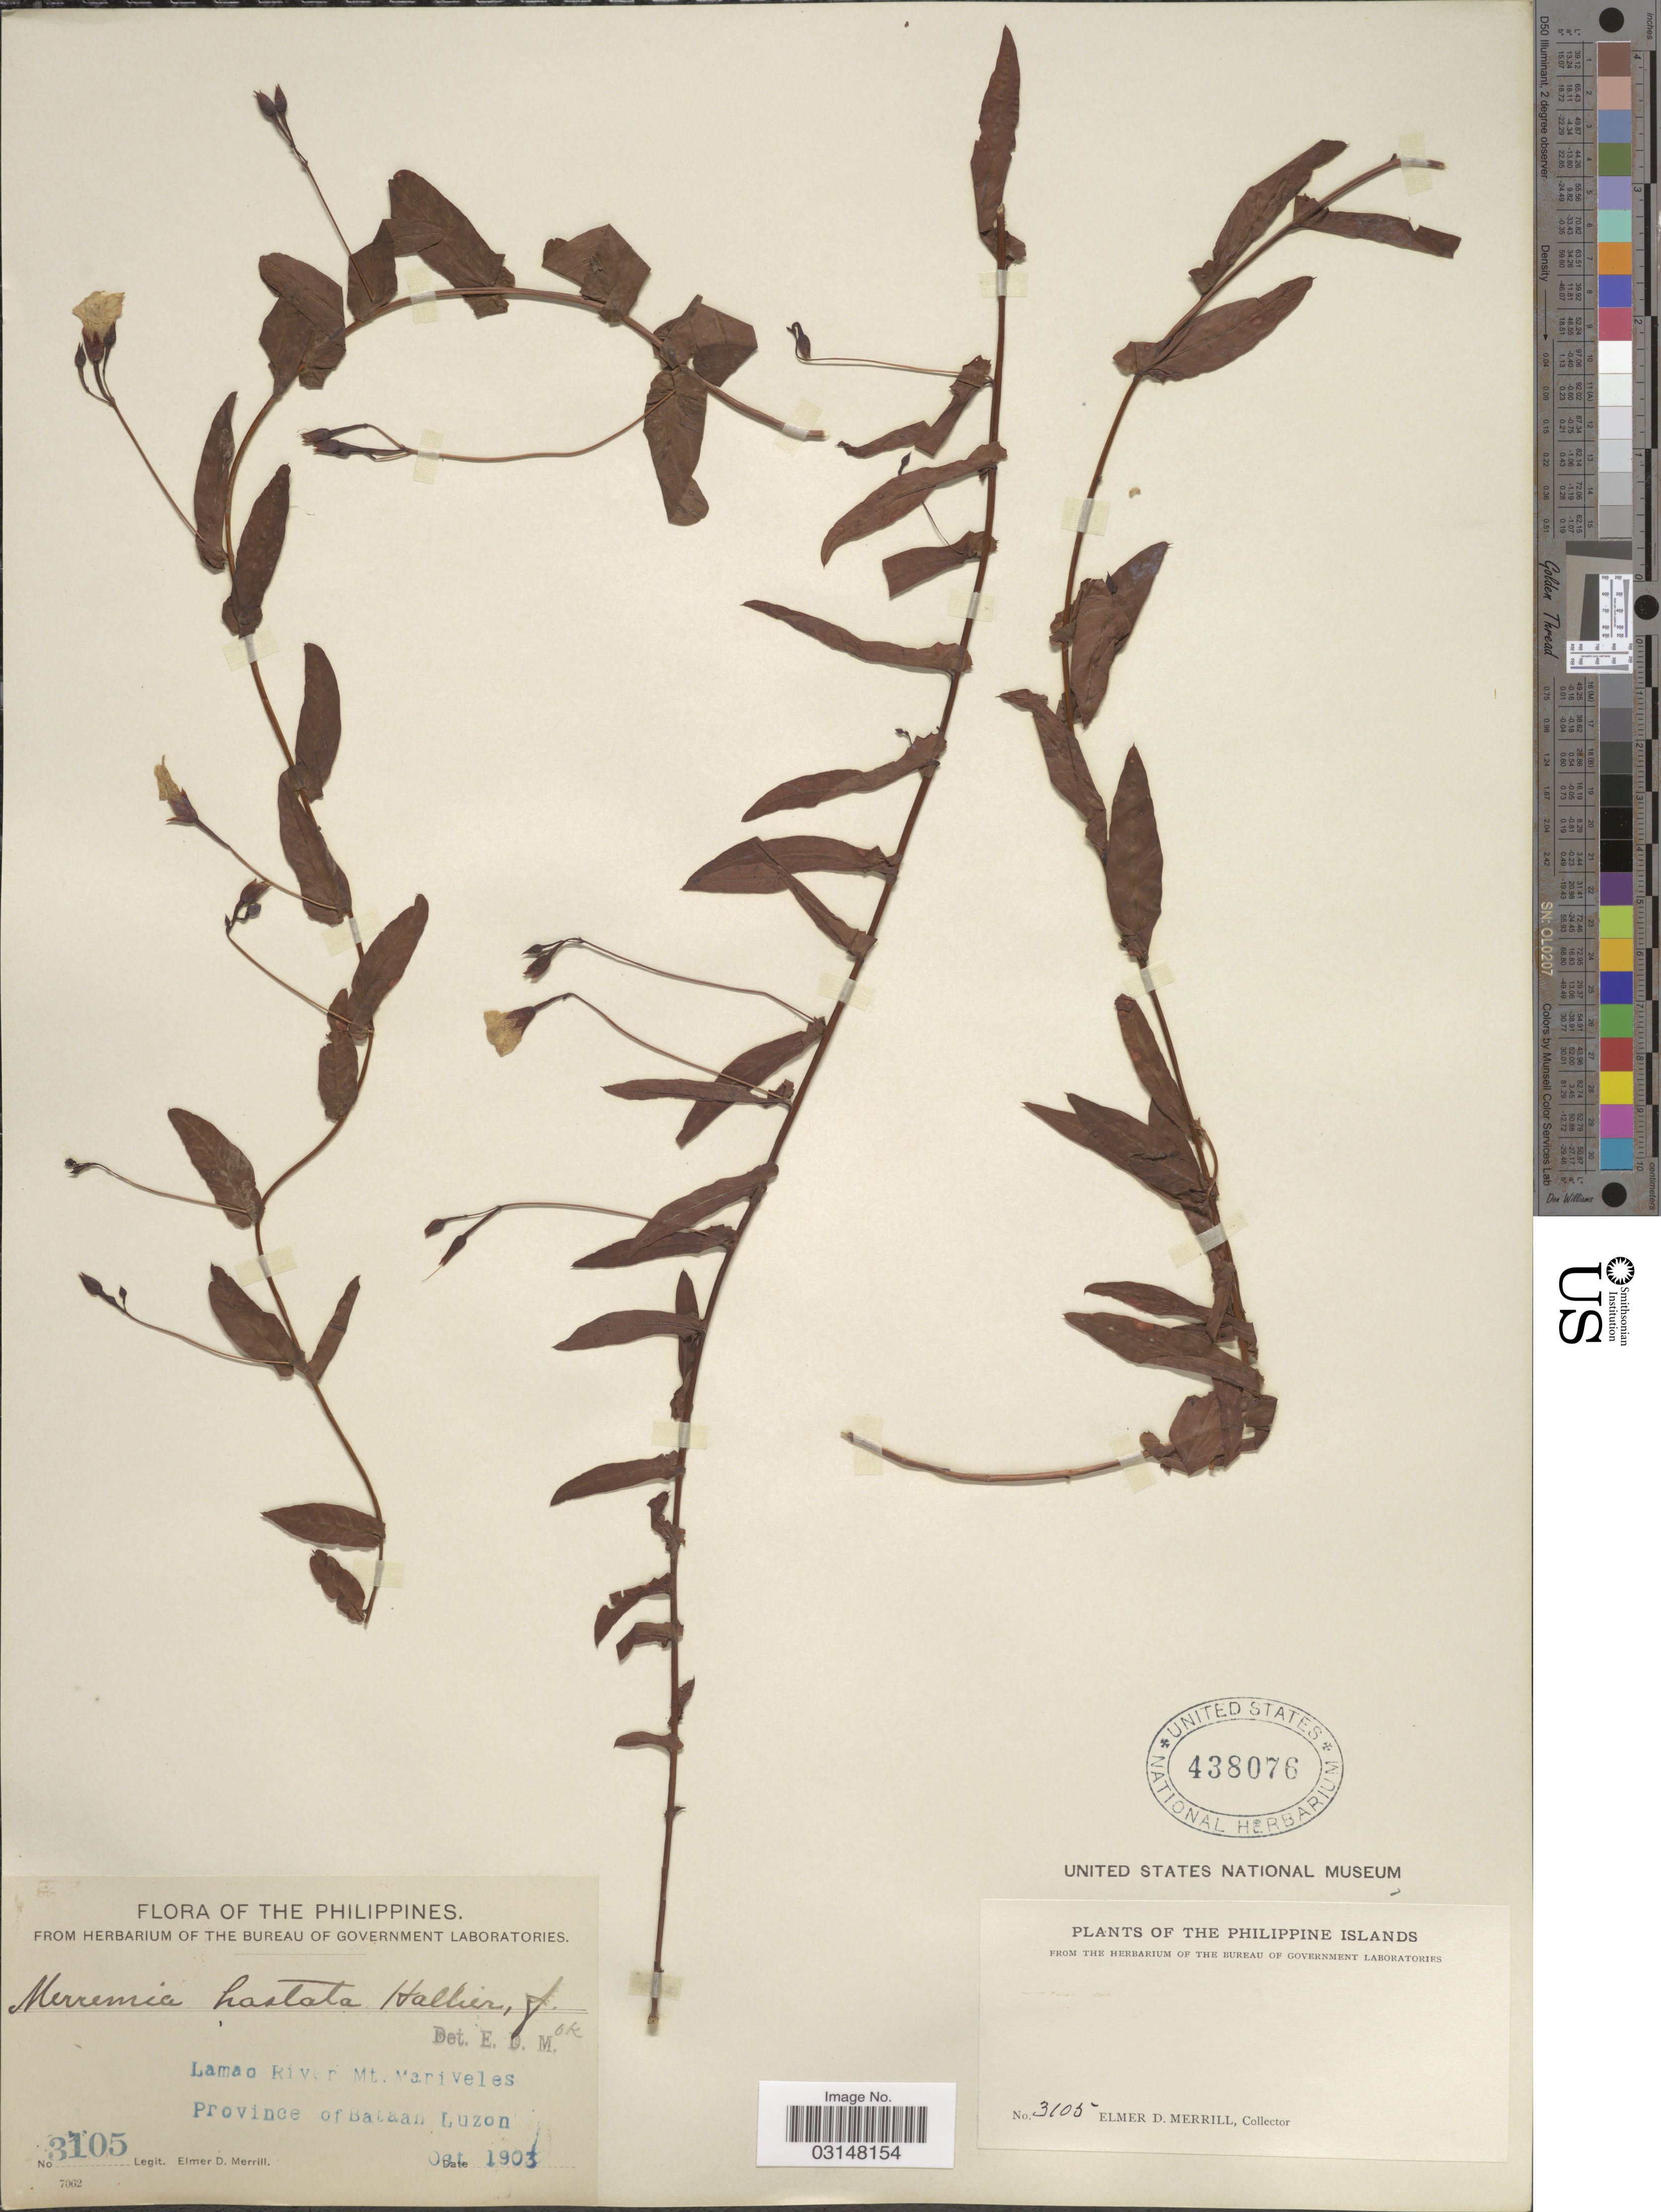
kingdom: Plantae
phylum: Tracheophyta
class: Magnoliopsida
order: Solanales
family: Convolvulaceae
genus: Xenostegia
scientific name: Xenostegia tridentata subsp. hastata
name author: (Ooststr.) Parmar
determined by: Strong, Mark T., (BOT), Smithsonian Institution - National Museum of Natural History (UNITED STATES)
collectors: E. D. Merrill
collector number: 3105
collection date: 1903-10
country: Philippines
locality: Lamao River, Mt. Mariveles, Province of Bataan. Luzon.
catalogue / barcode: US 438076